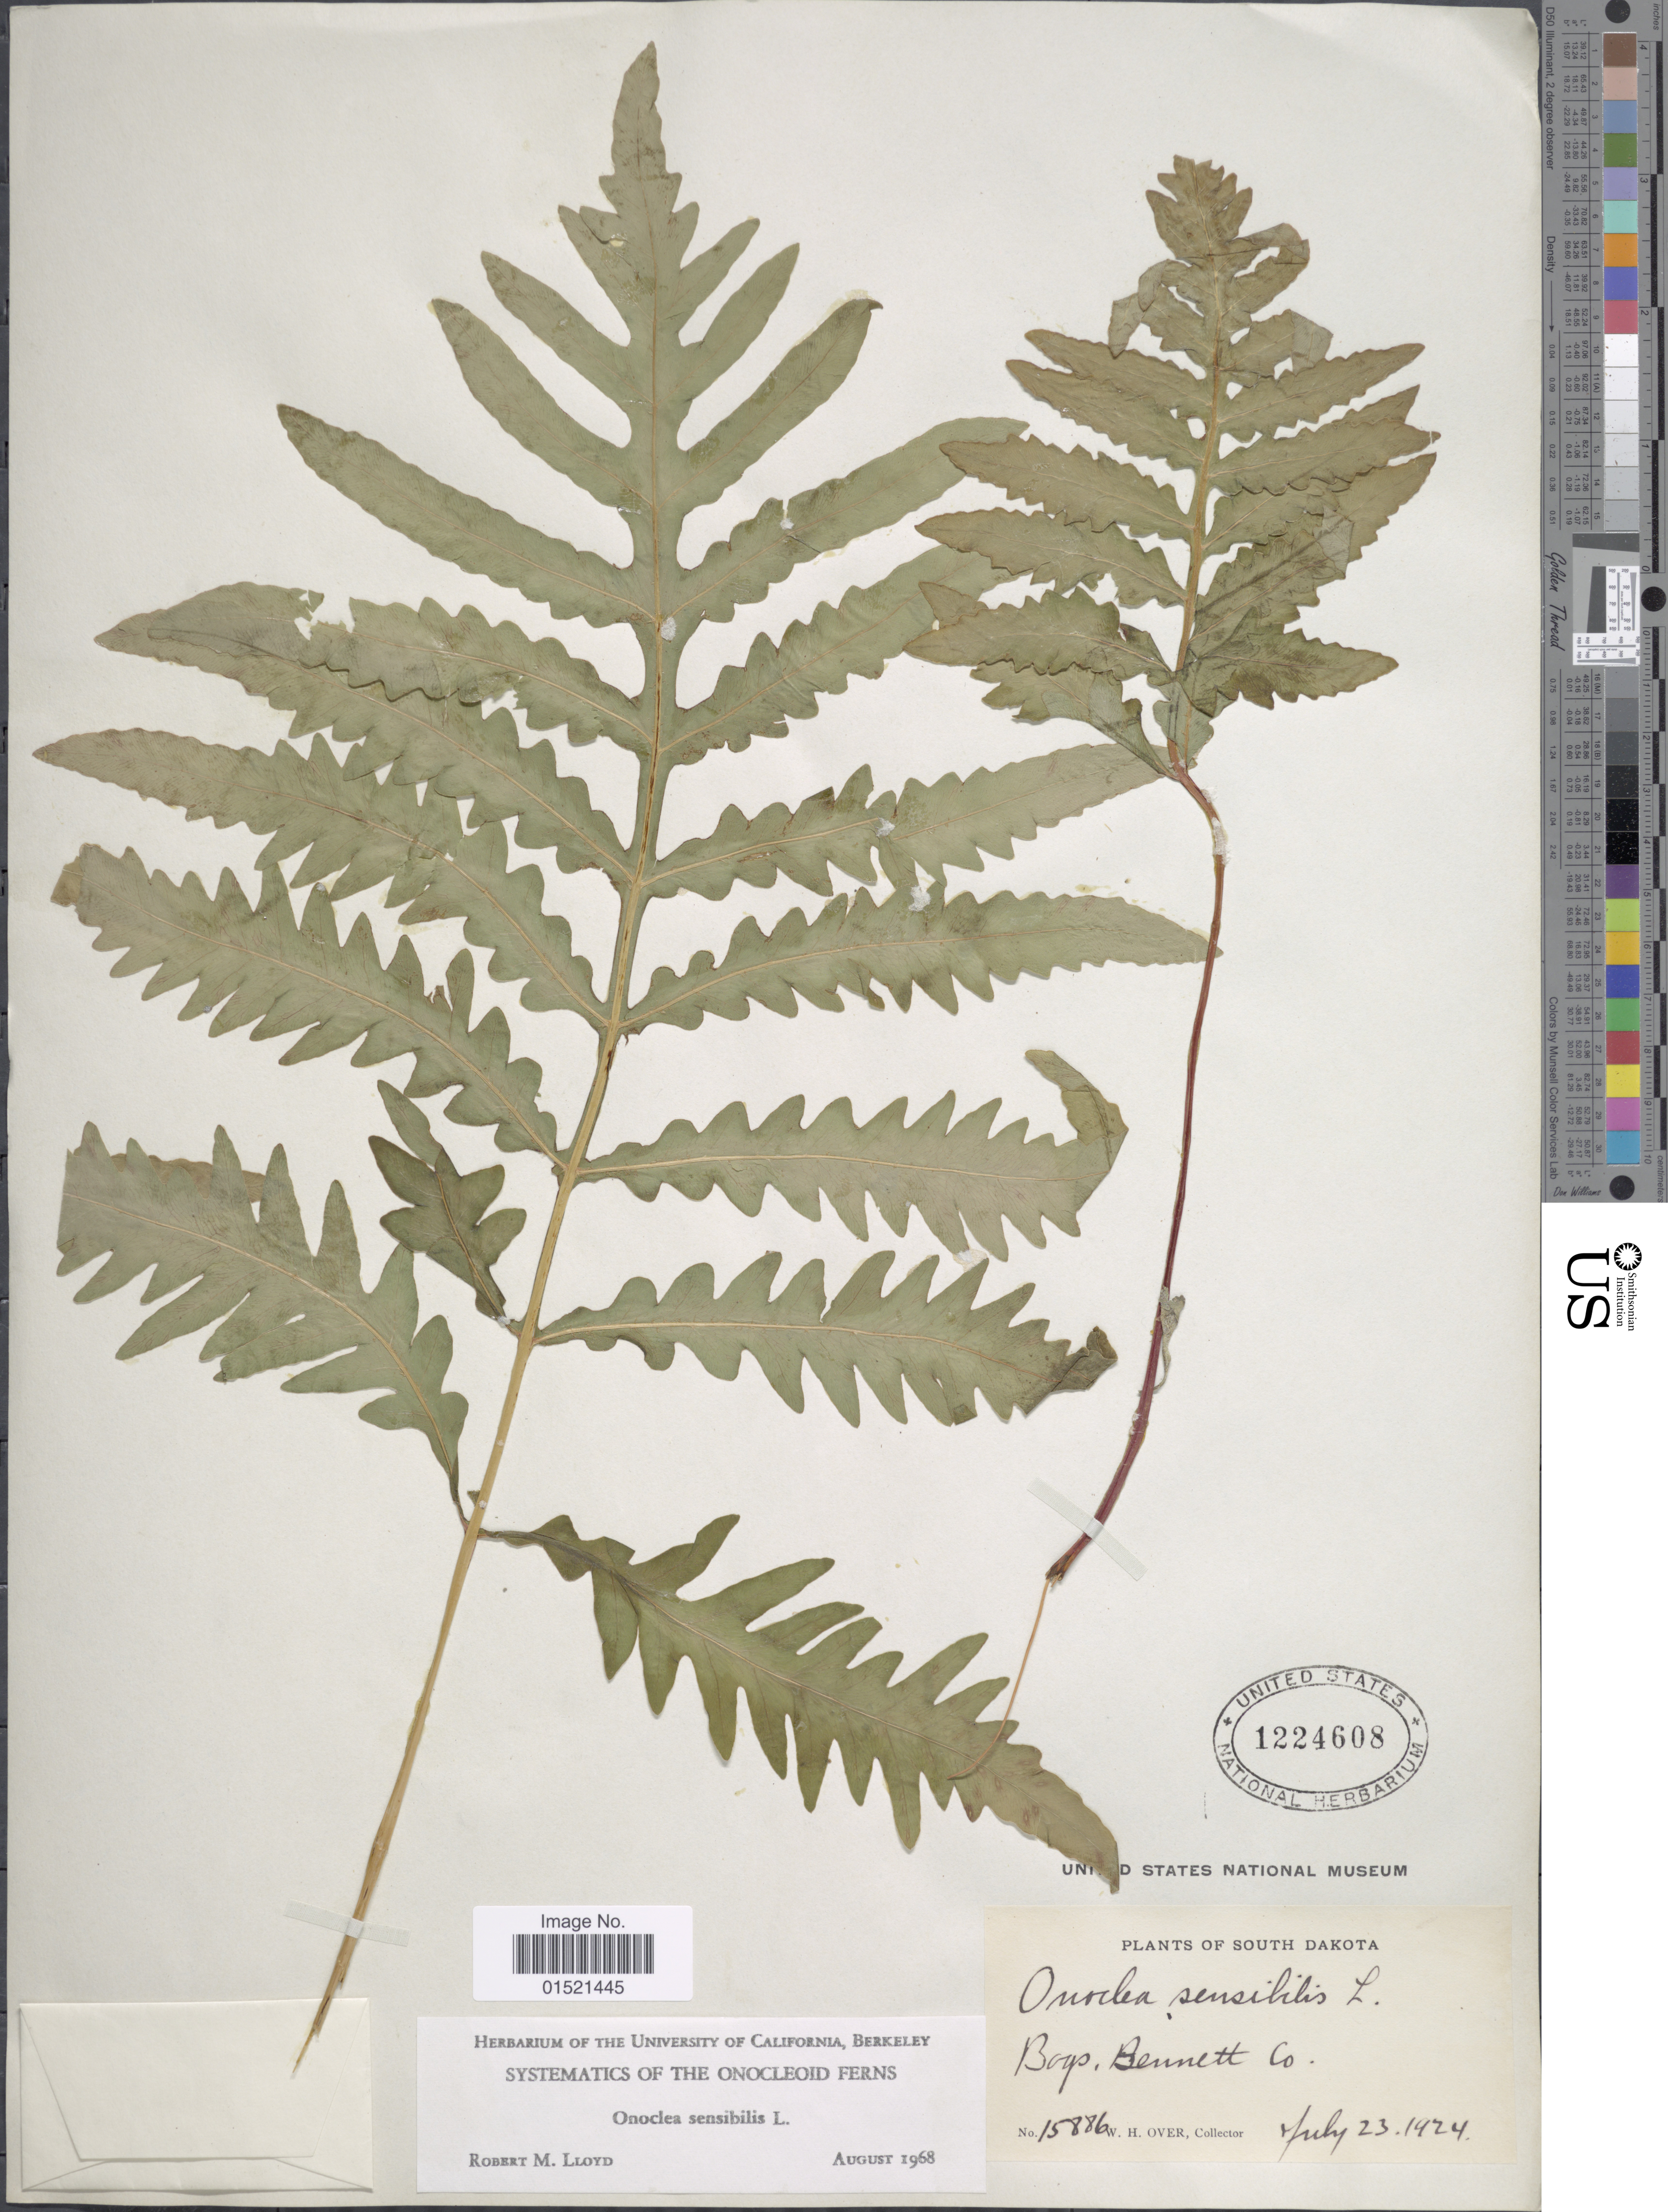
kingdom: Plantae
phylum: Tracheophyta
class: Polypodiopsida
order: Polypodiales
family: Onocleaceae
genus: Onoclea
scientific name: Onoclea sensibilis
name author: L.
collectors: W. Over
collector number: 15886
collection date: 1924-07-23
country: United States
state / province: South Dakota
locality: Bap, Bennett Co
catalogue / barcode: US 1224608